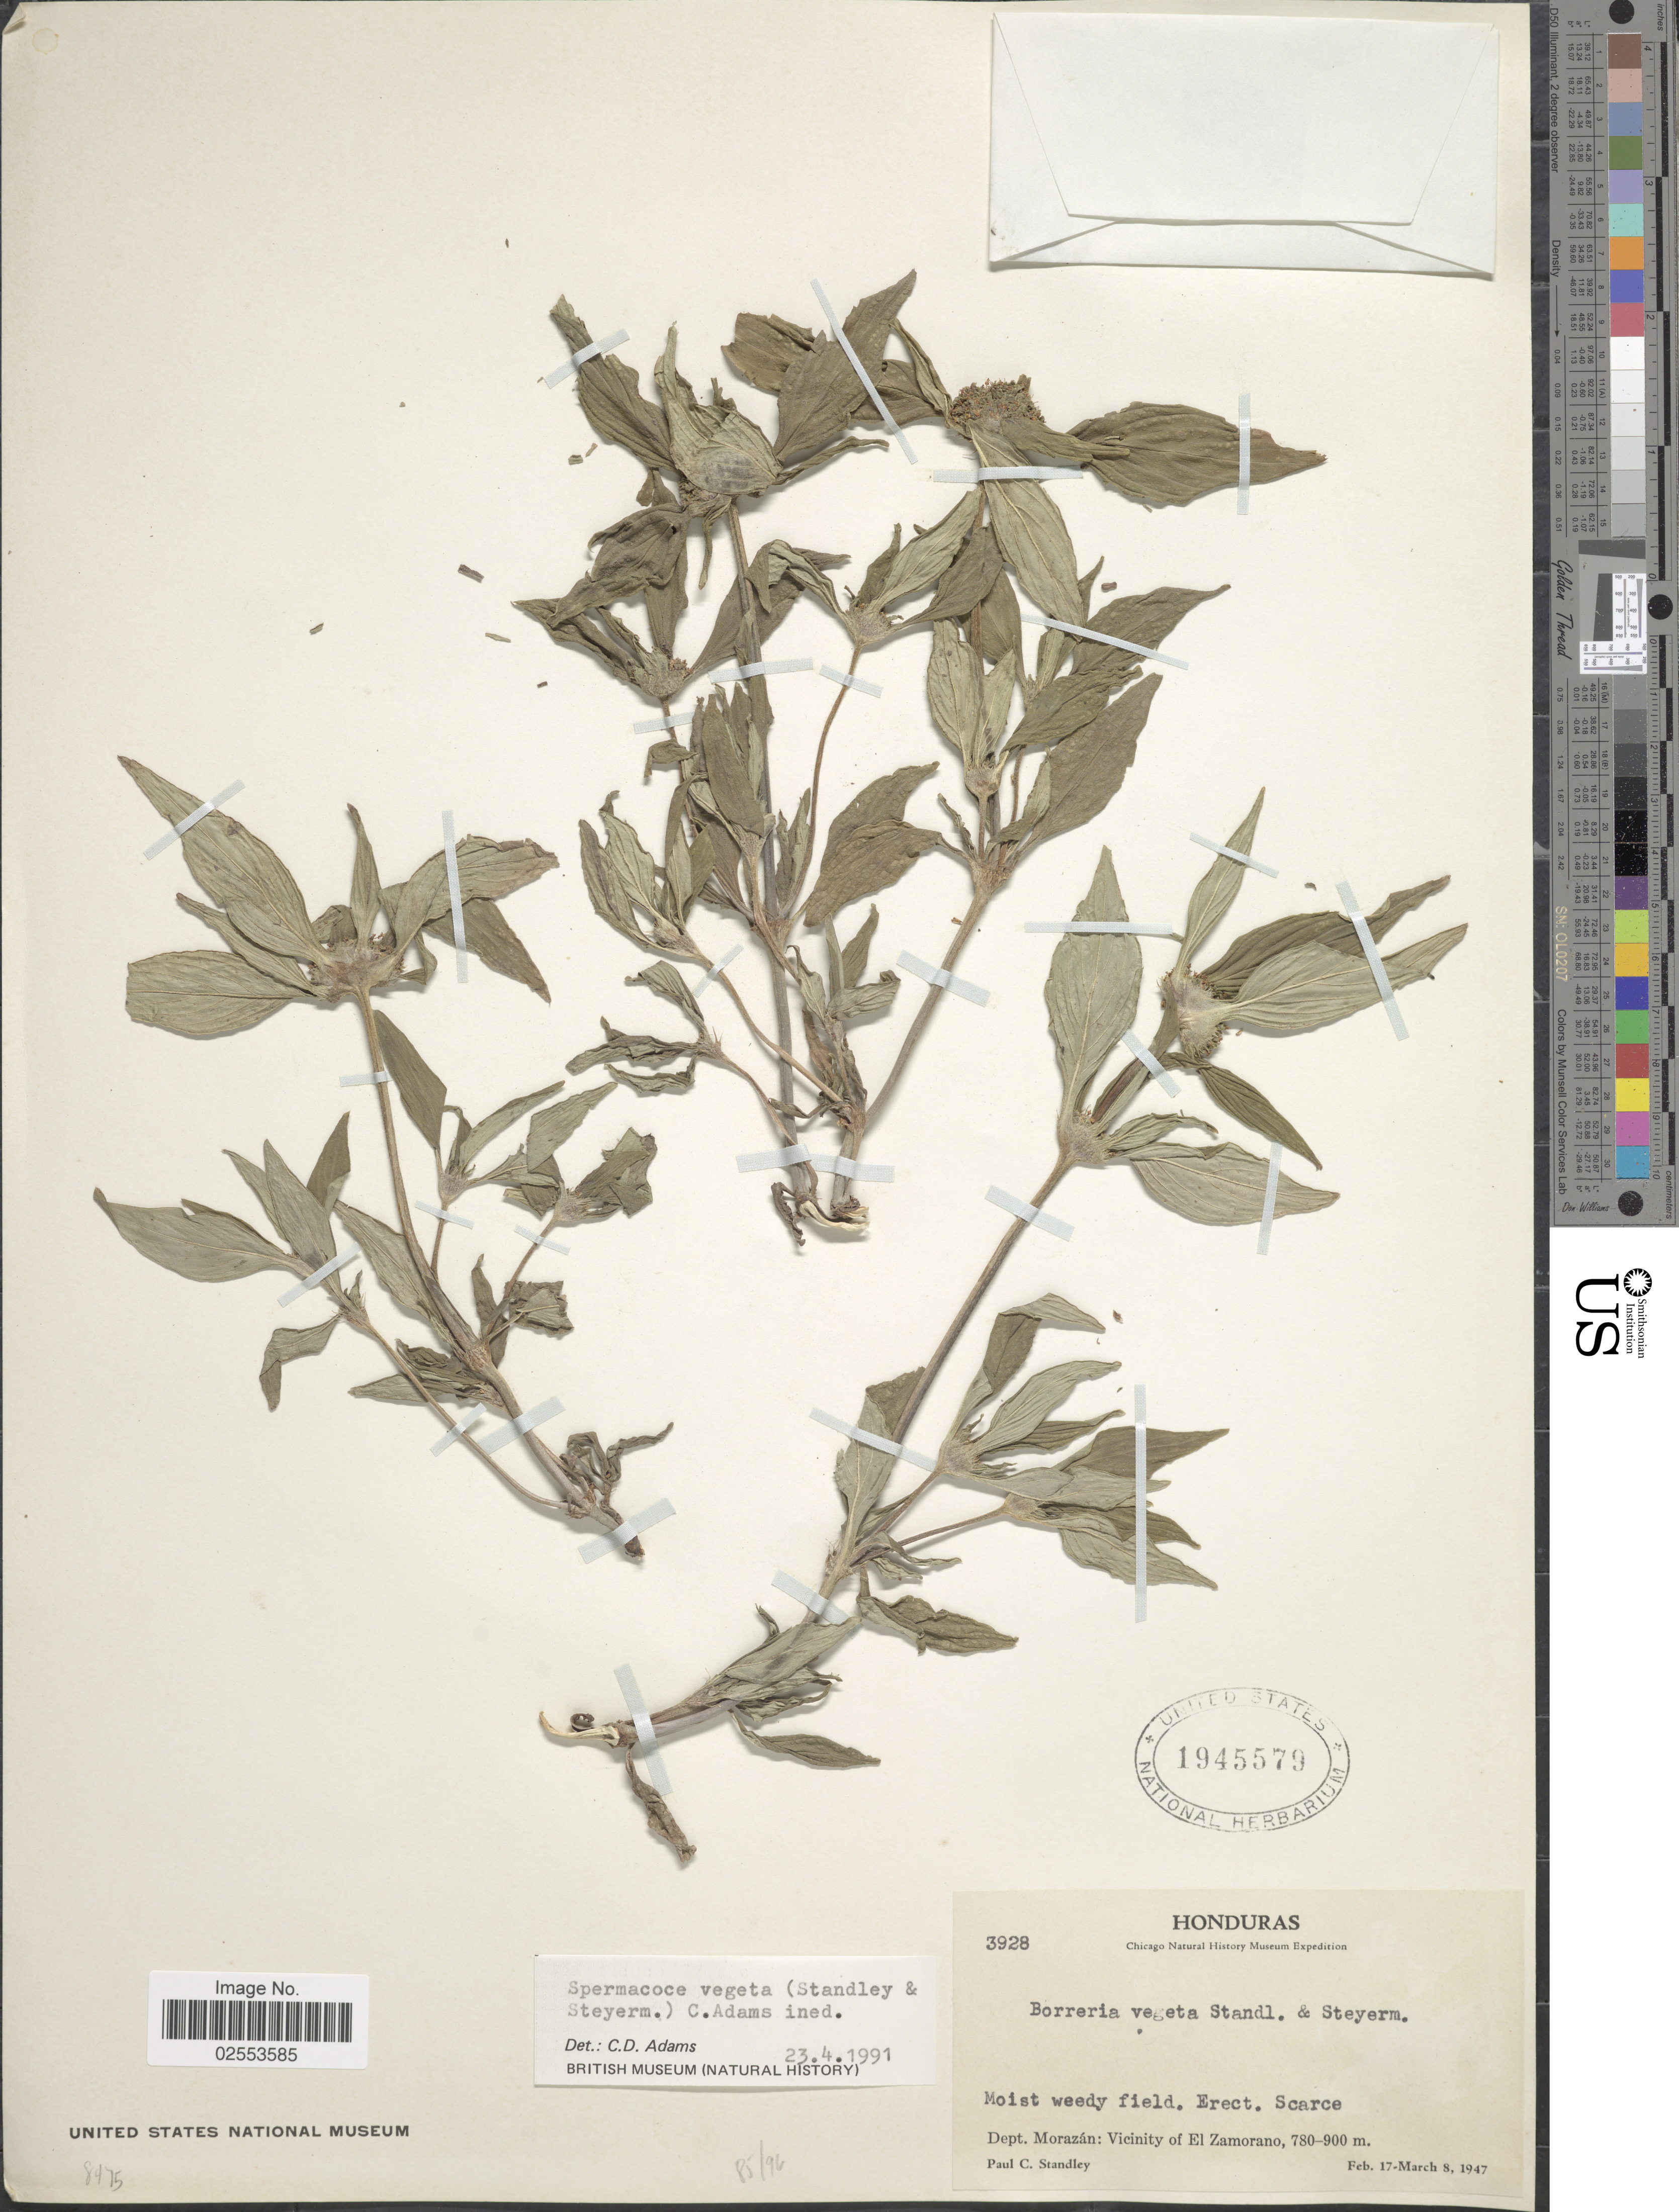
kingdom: Plantae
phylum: Tracheophyta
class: Magnoliopsida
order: Gentianales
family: Rubiaceae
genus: Spermacoce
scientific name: Spermacoce vegeta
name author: (Standl. & Steyerm.) C.D. Adams ex W.C. Burger & C.M. Taylor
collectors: P. C. Standley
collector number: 3928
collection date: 1947-02-17/1947-03-08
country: Honduras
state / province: Fco. Morazán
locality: Dept. Morazán: Vicinity of El Zamorano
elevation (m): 780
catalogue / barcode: US 1945579